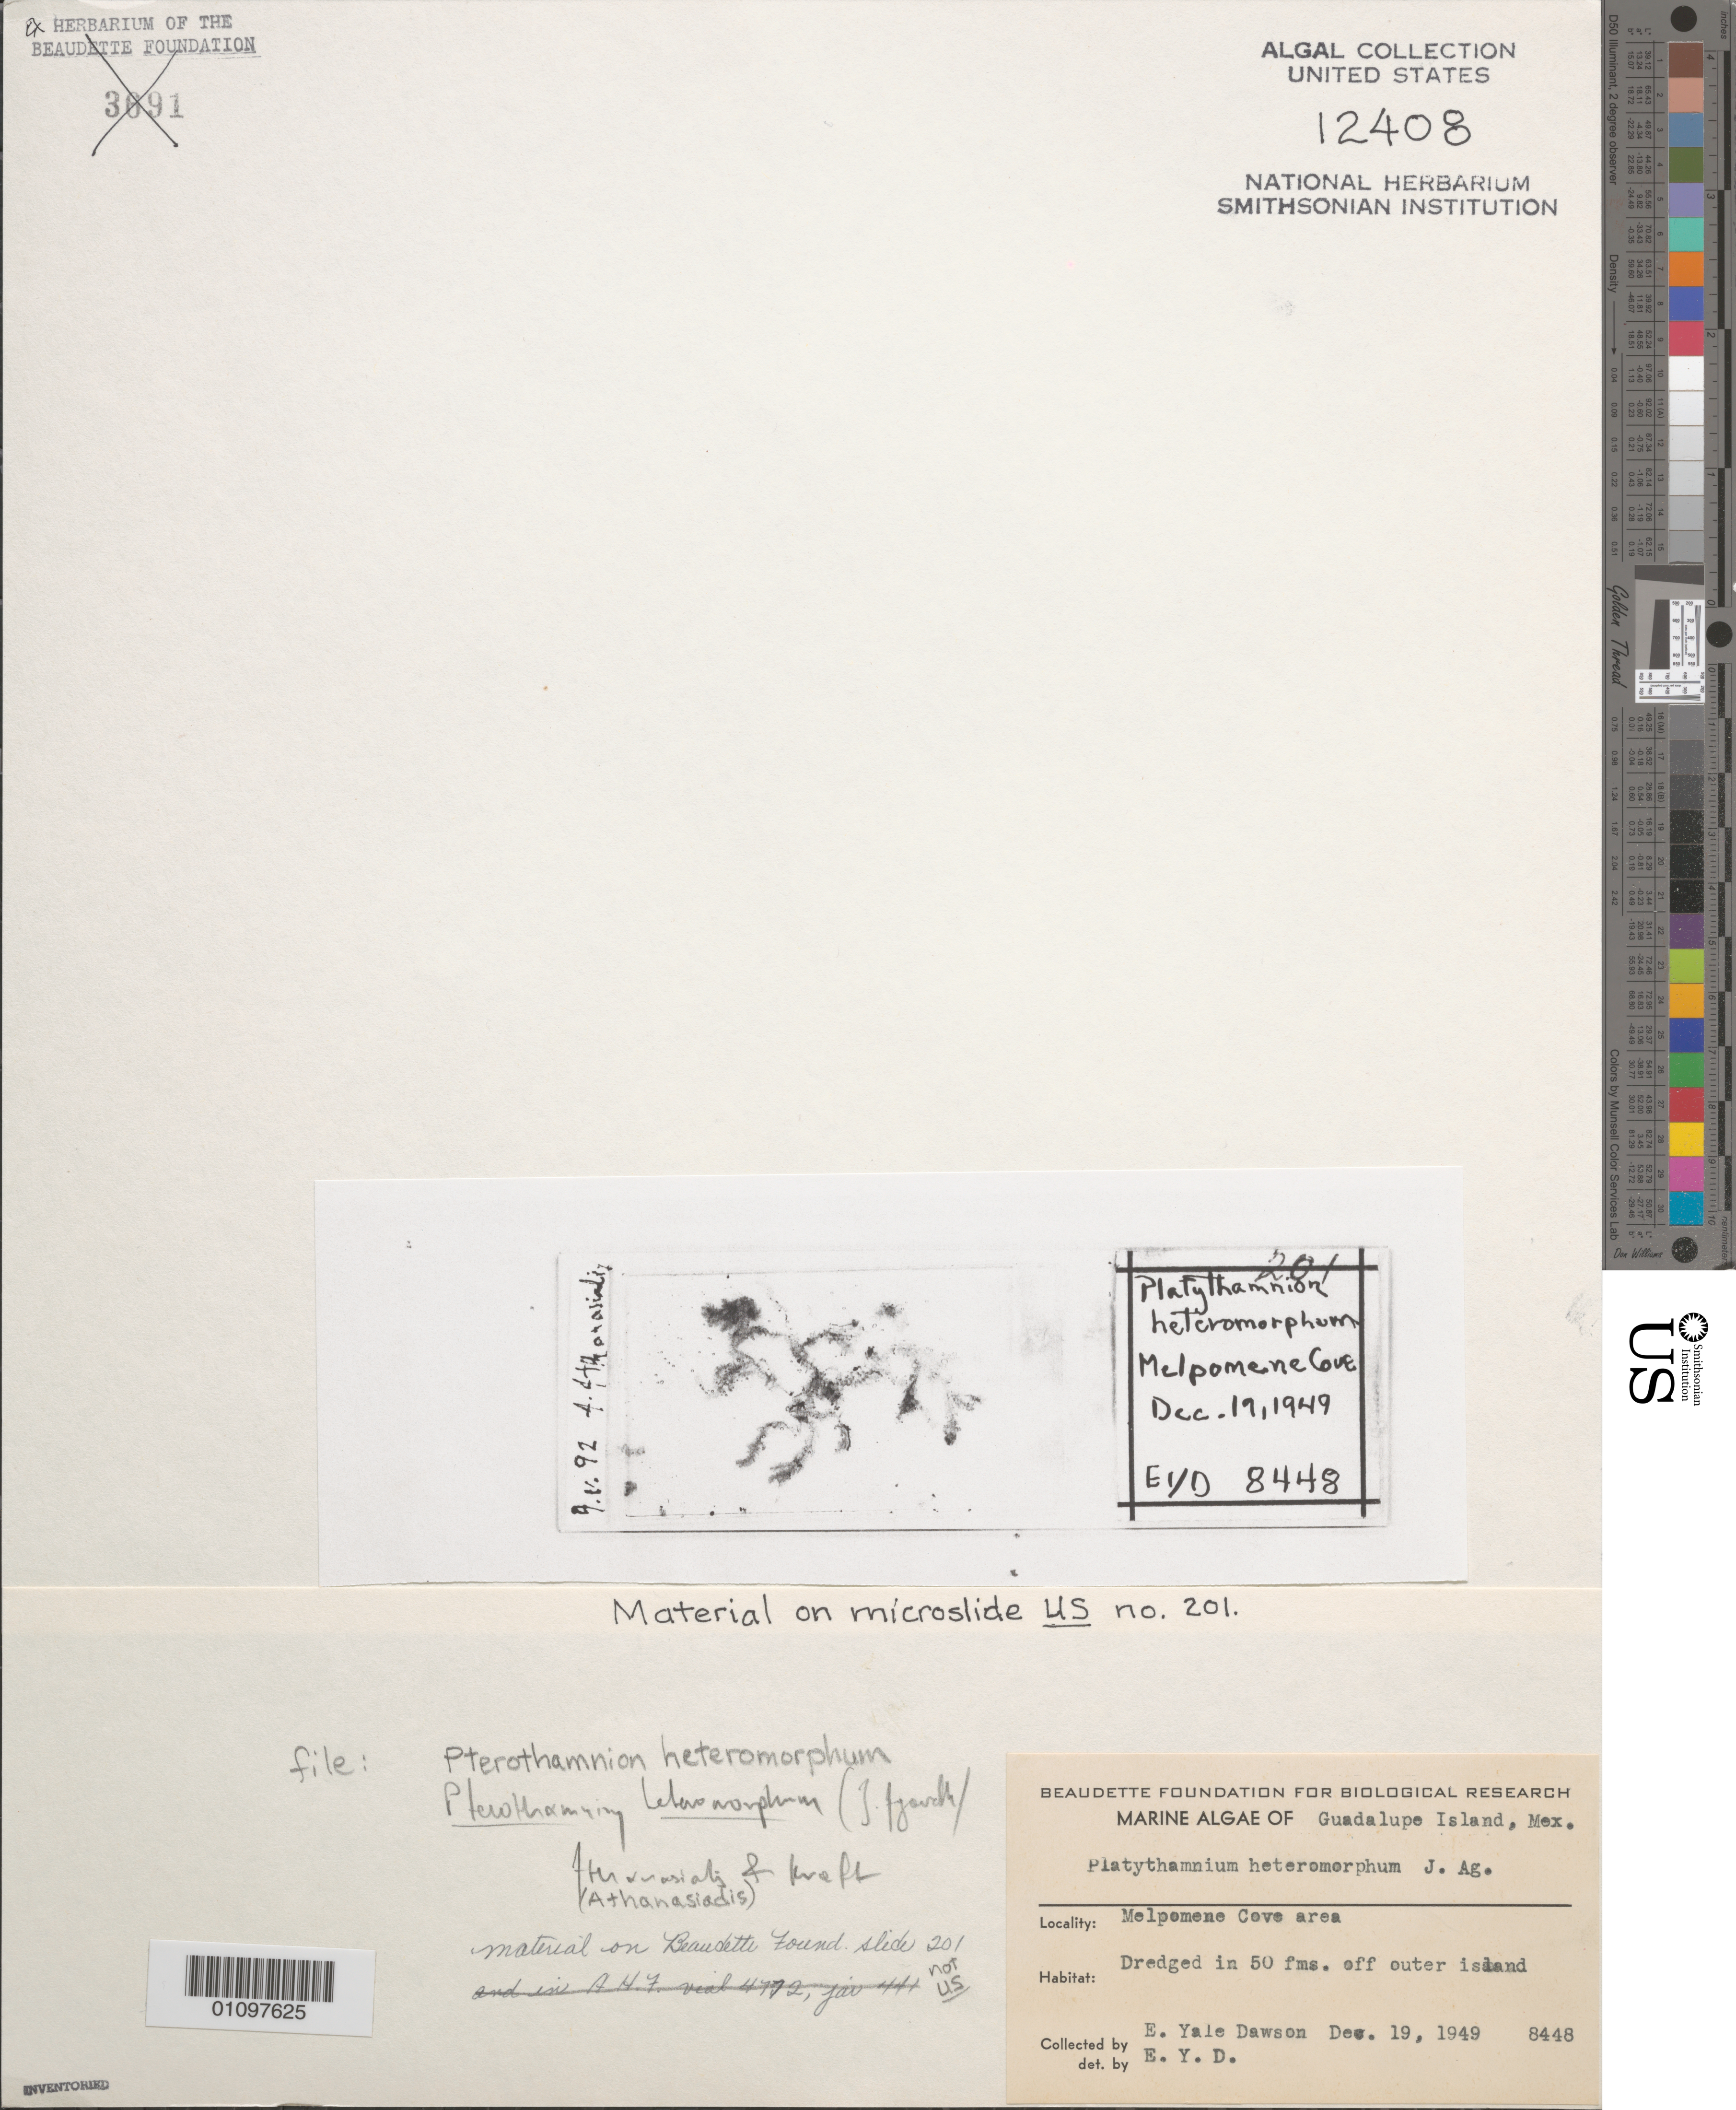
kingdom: Plantae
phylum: Rhodophyta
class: Florideophyceae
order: Ceramiales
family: Ceramiaceae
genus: Pterothamnion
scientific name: Pterothamnion heteromorphum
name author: (J. Agardh) A. Athanasiadis & G.T.Kraft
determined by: Athanasiadis, A., (GOTEX), Gothenburg University (SWEDEN)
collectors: E. Y. Dawson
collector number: EYD 8448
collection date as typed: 19 Dec 1949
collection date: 1949-12-19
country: Mexico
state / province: Baja California Norte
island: Isla Guadalupe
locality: Melpomene Cove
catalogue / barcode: US 12408